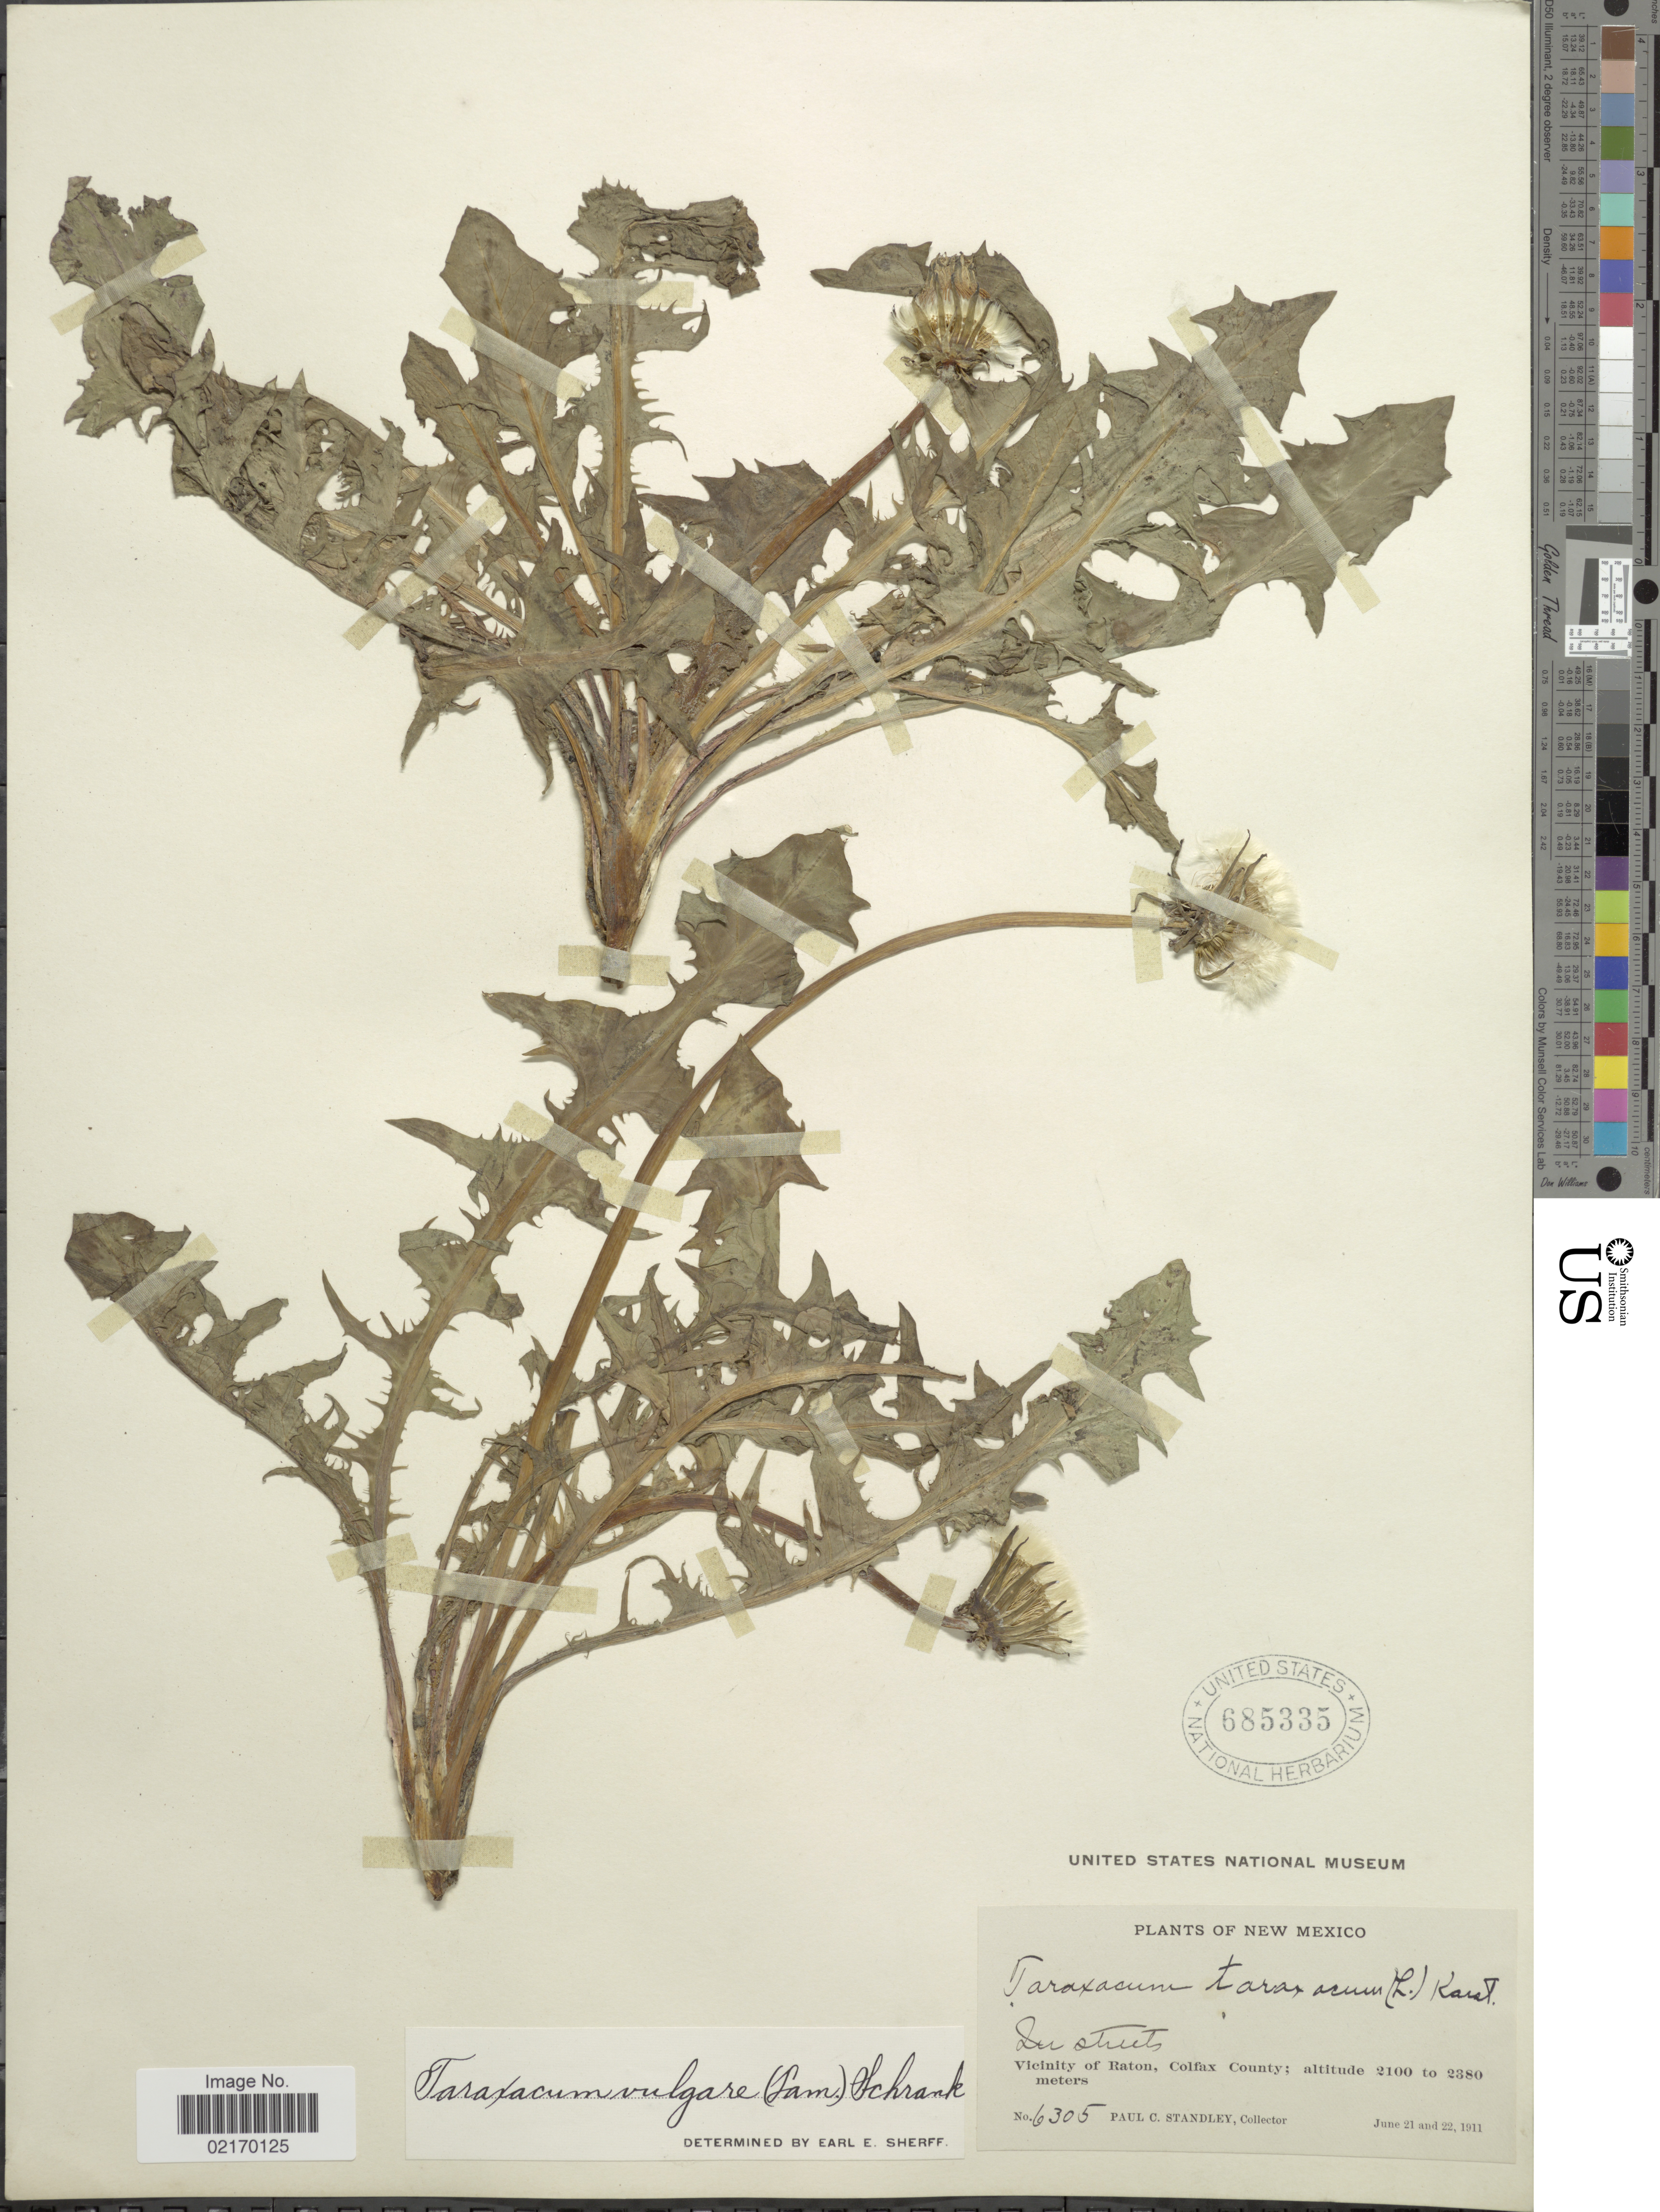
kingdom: Plantae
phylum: Tracheophyta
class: Magnoliopsida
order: Asterales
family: Asteraceae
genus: Taraxacum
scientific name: Taraxacum officinale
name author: G.H. Weber ex F.H. Wigg.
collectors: P. C. Standley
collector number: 6305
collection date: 1911-06-21/1911-06-22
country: United States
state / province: New Mexico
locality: In streets, vicinity of Raton, Colfax County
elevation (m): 2100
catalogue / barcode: US 685335